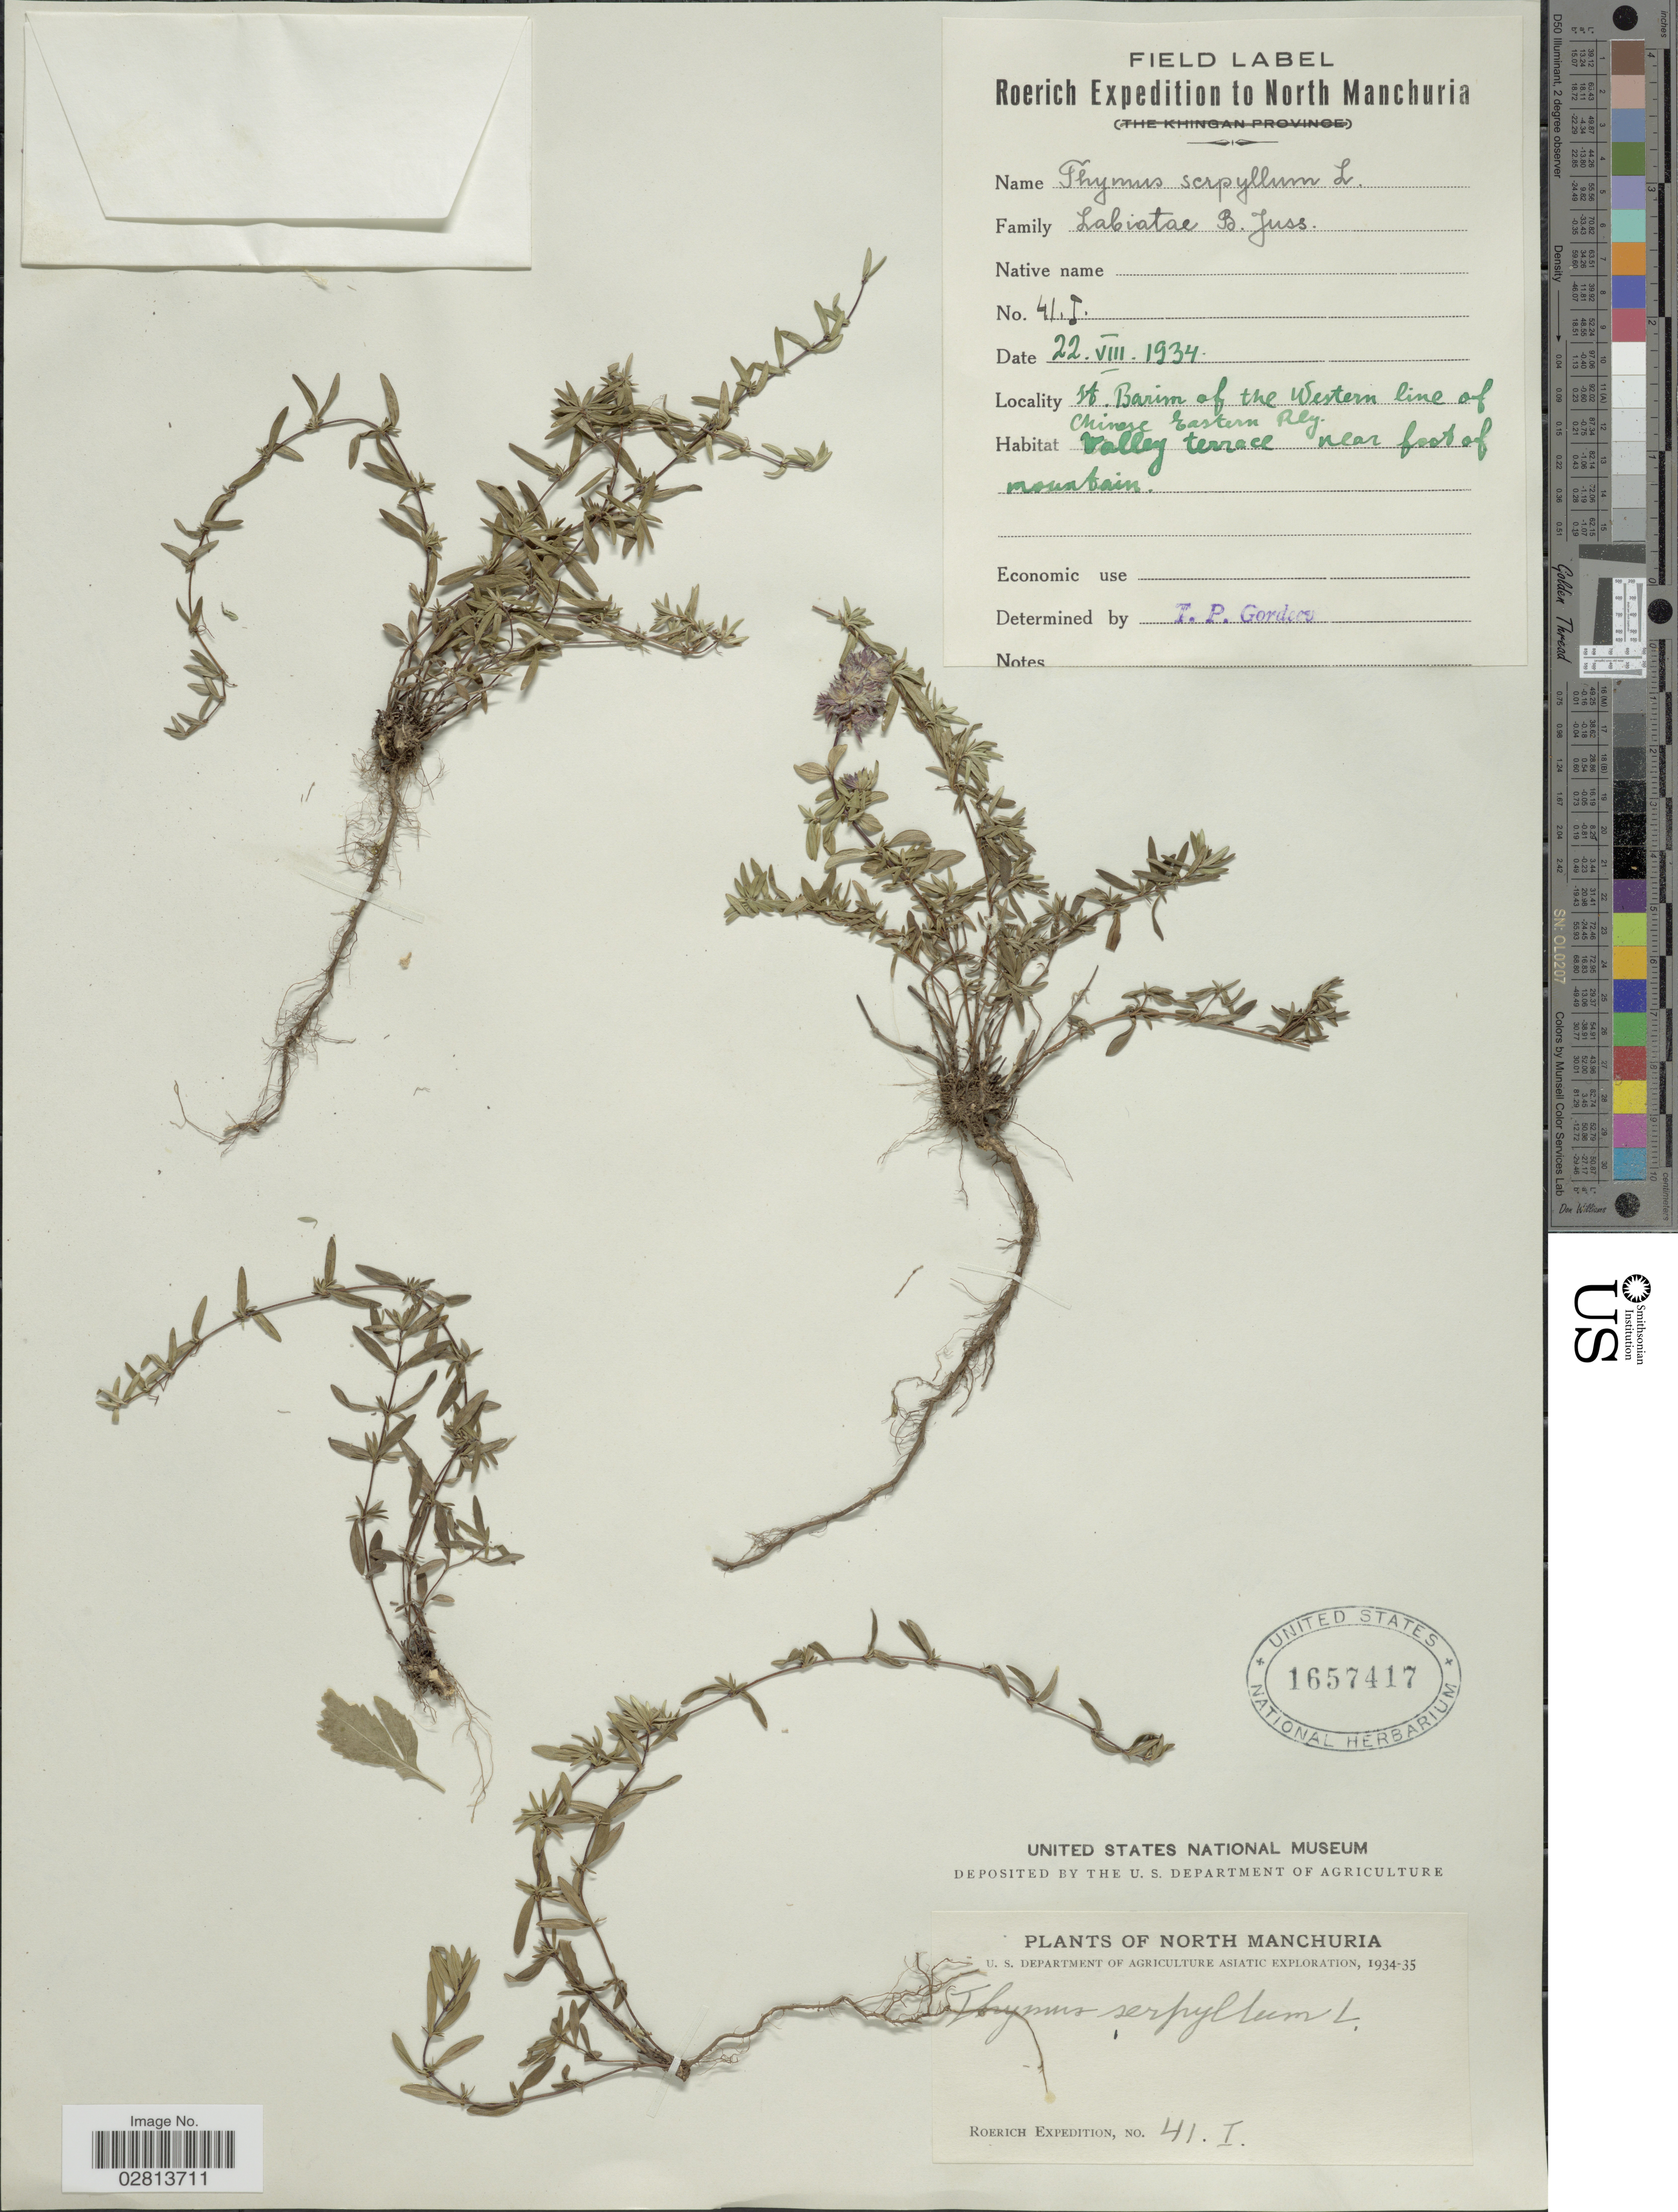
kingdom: Plantae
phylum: Tracheophyta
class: Magnoliopsida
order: Lamiales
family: Lamiaceae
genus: Thymus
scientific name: Thymus serpyllum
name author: L.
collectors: Roerich Expedition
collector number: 41I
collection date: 1934-08-22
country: China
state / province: Nei Monggol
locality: North Manchuria, St. Barim of the Western line of Chinese Eastern Rly.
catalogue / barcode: US 1657417